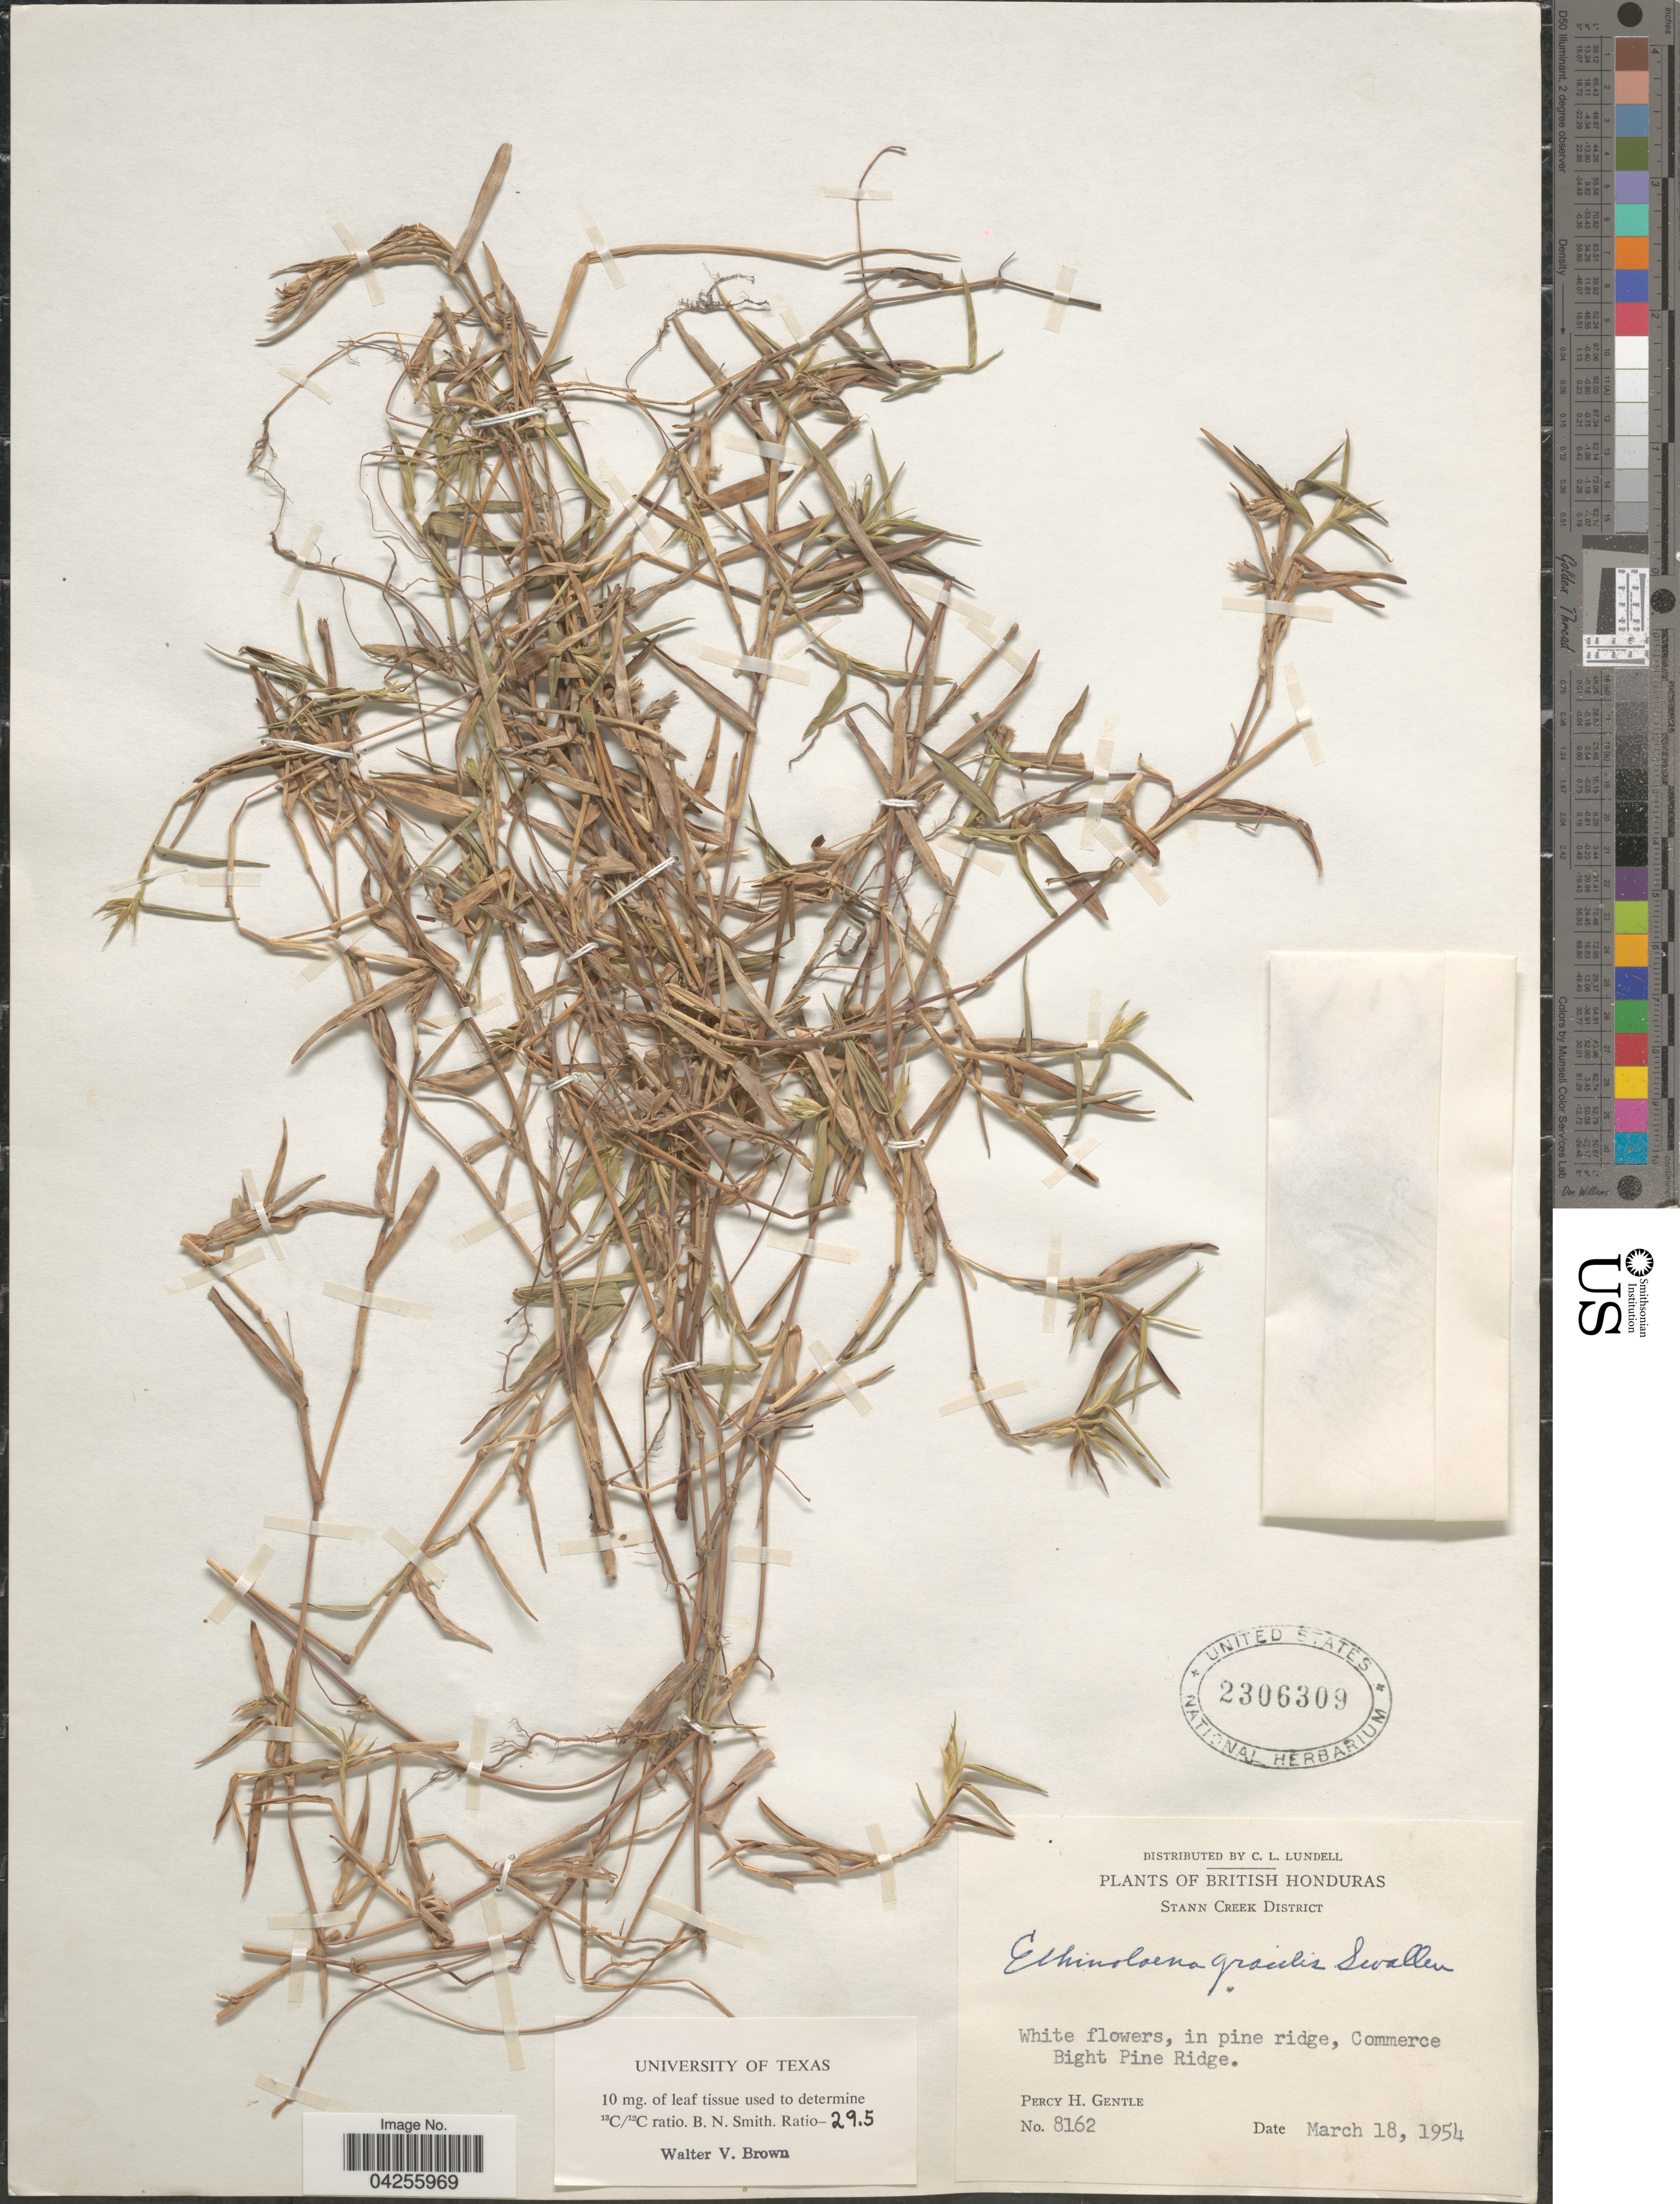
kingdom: Plantae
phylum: Tracheophyta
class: Liliopsida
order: Poales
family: Poaceae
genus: Echinolaena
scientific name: Echinolaena gracilis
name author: Swallen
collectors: P. H. Gentle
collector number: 8162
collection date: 1954-03-18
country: Belize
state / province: Stann Creek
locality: British Honduras. Stann Creek District. In pine ridge, Commerce Bight Pine Ridge.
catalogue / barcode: US 2306309